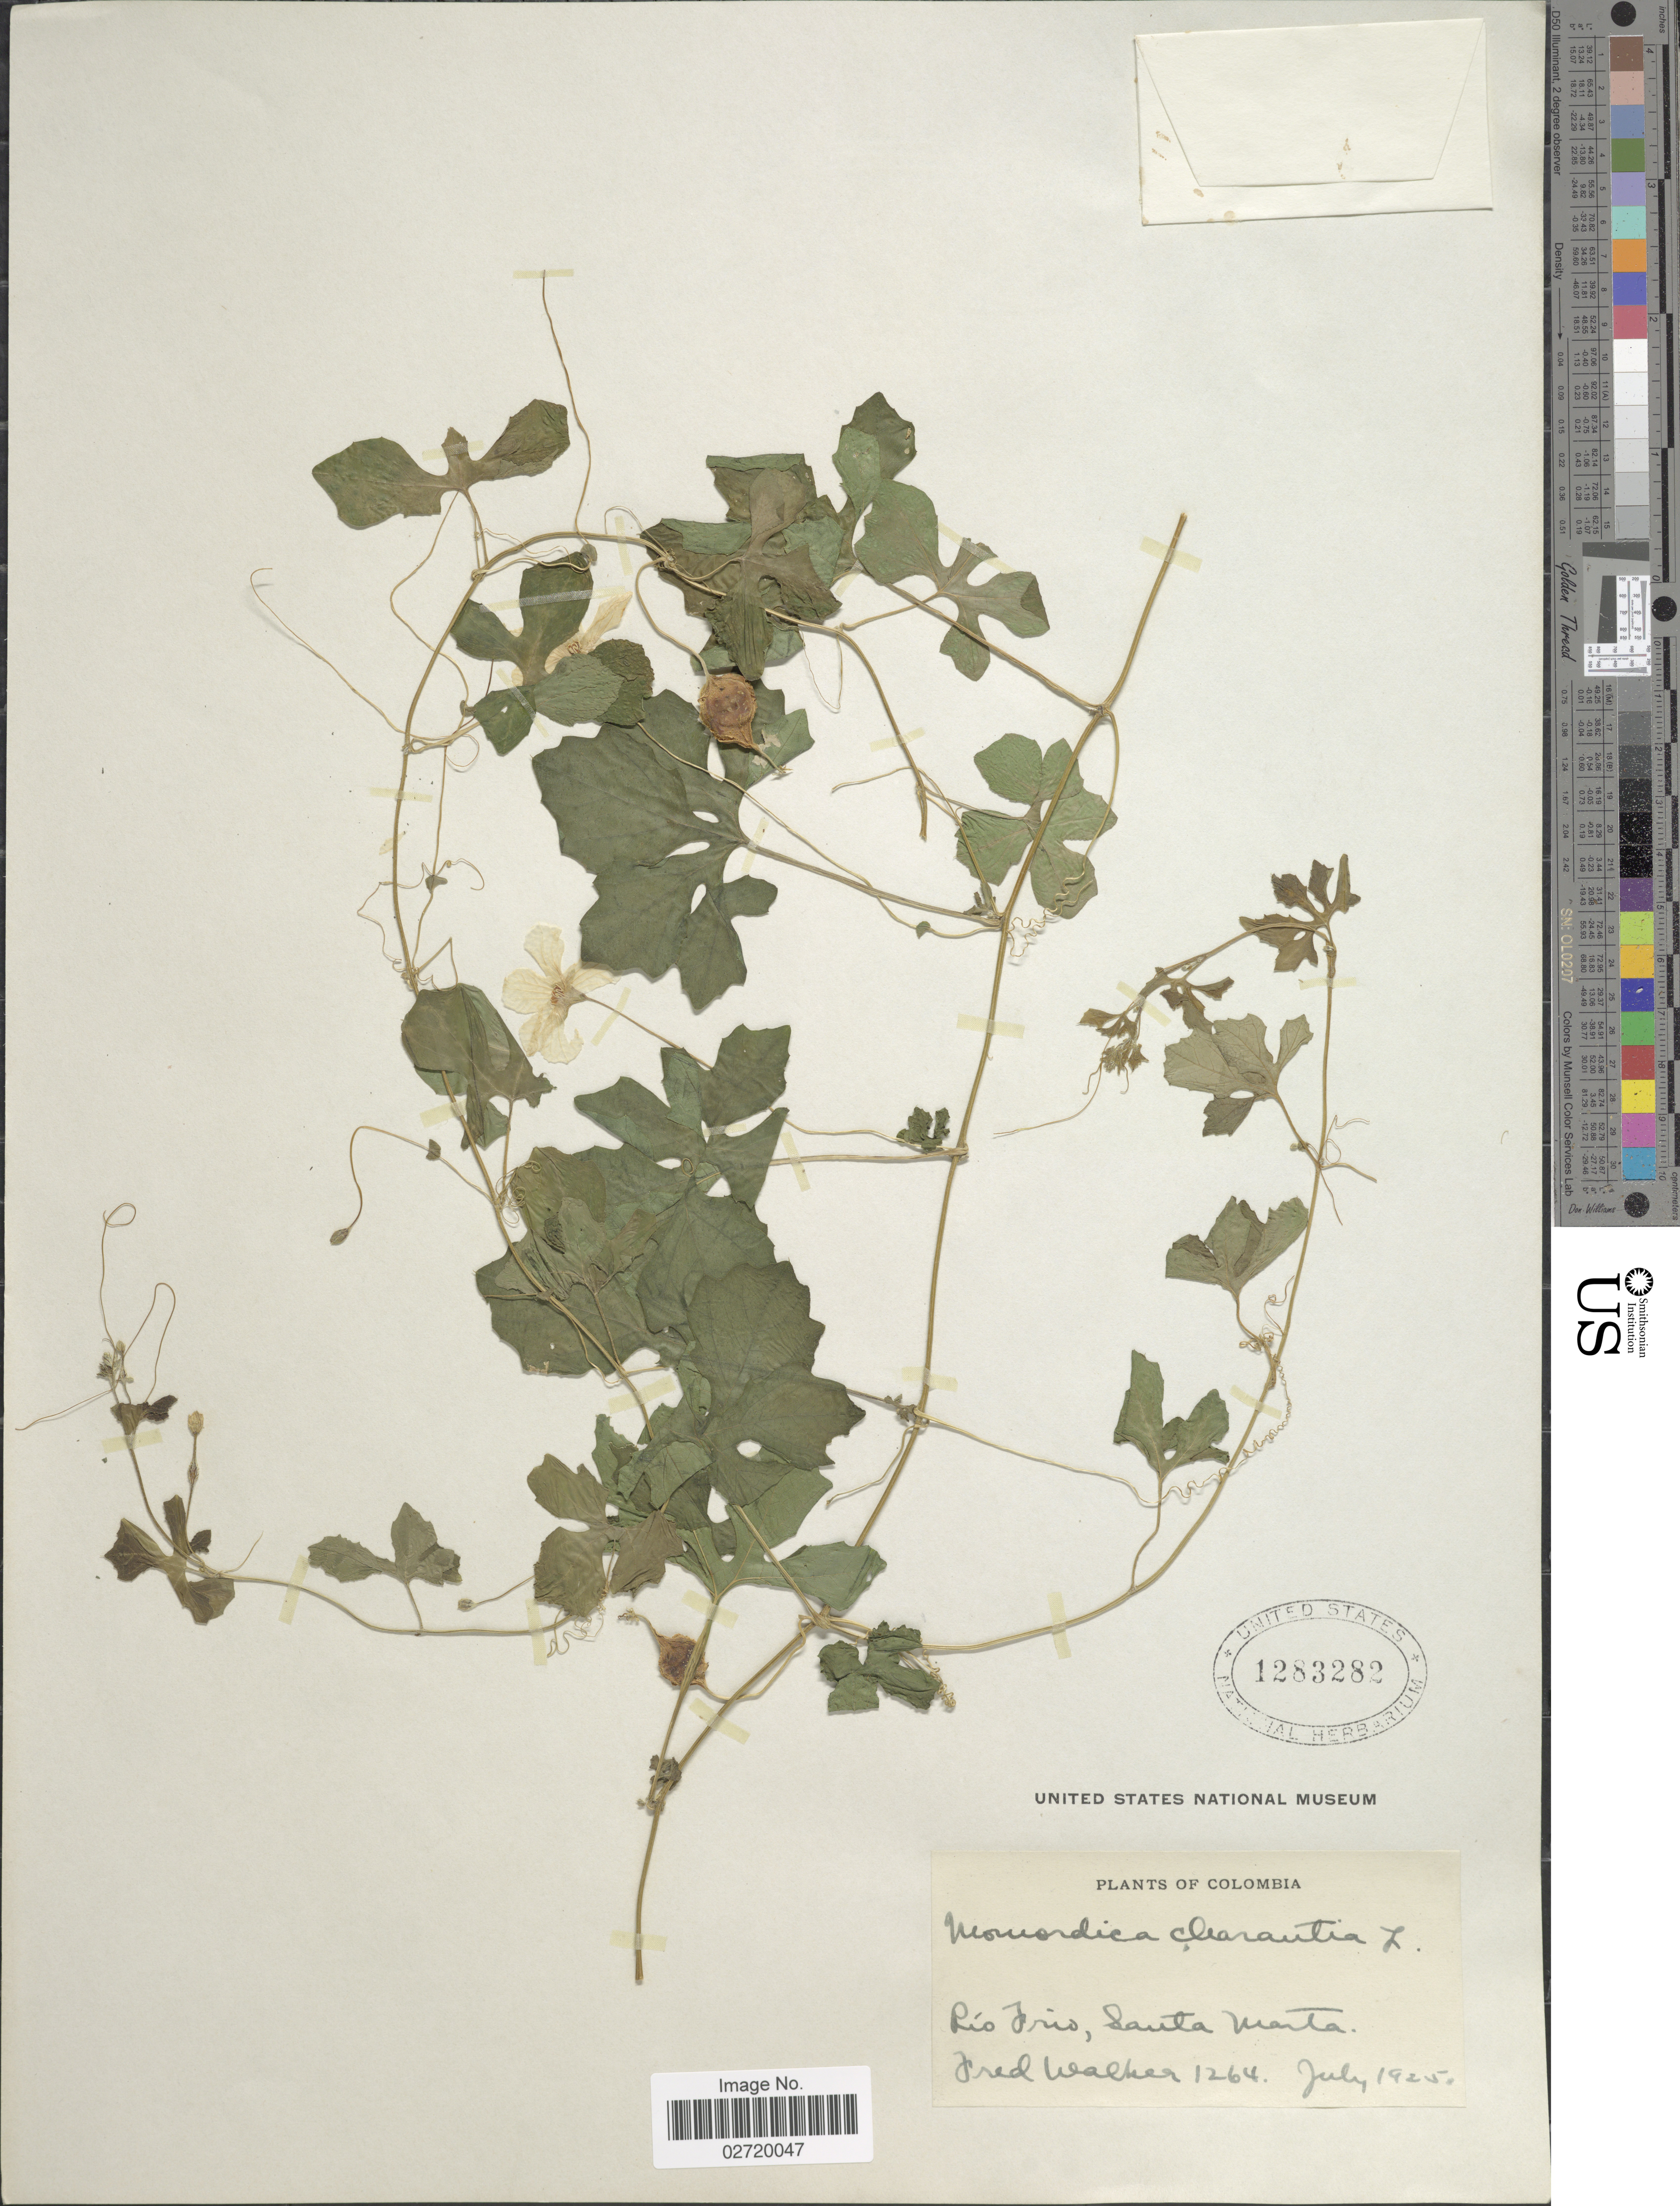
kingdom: Plantae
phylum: Tracheophyta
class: Magnoliopsida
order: Cucurbitales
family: Cucurbitaceae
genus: Momordica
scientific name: Momordica charantia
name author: L.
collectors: F. Walker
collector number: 1264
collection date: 1925-07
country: Colombia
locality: Rio Frio Santa Marta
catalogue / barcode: US 1283282